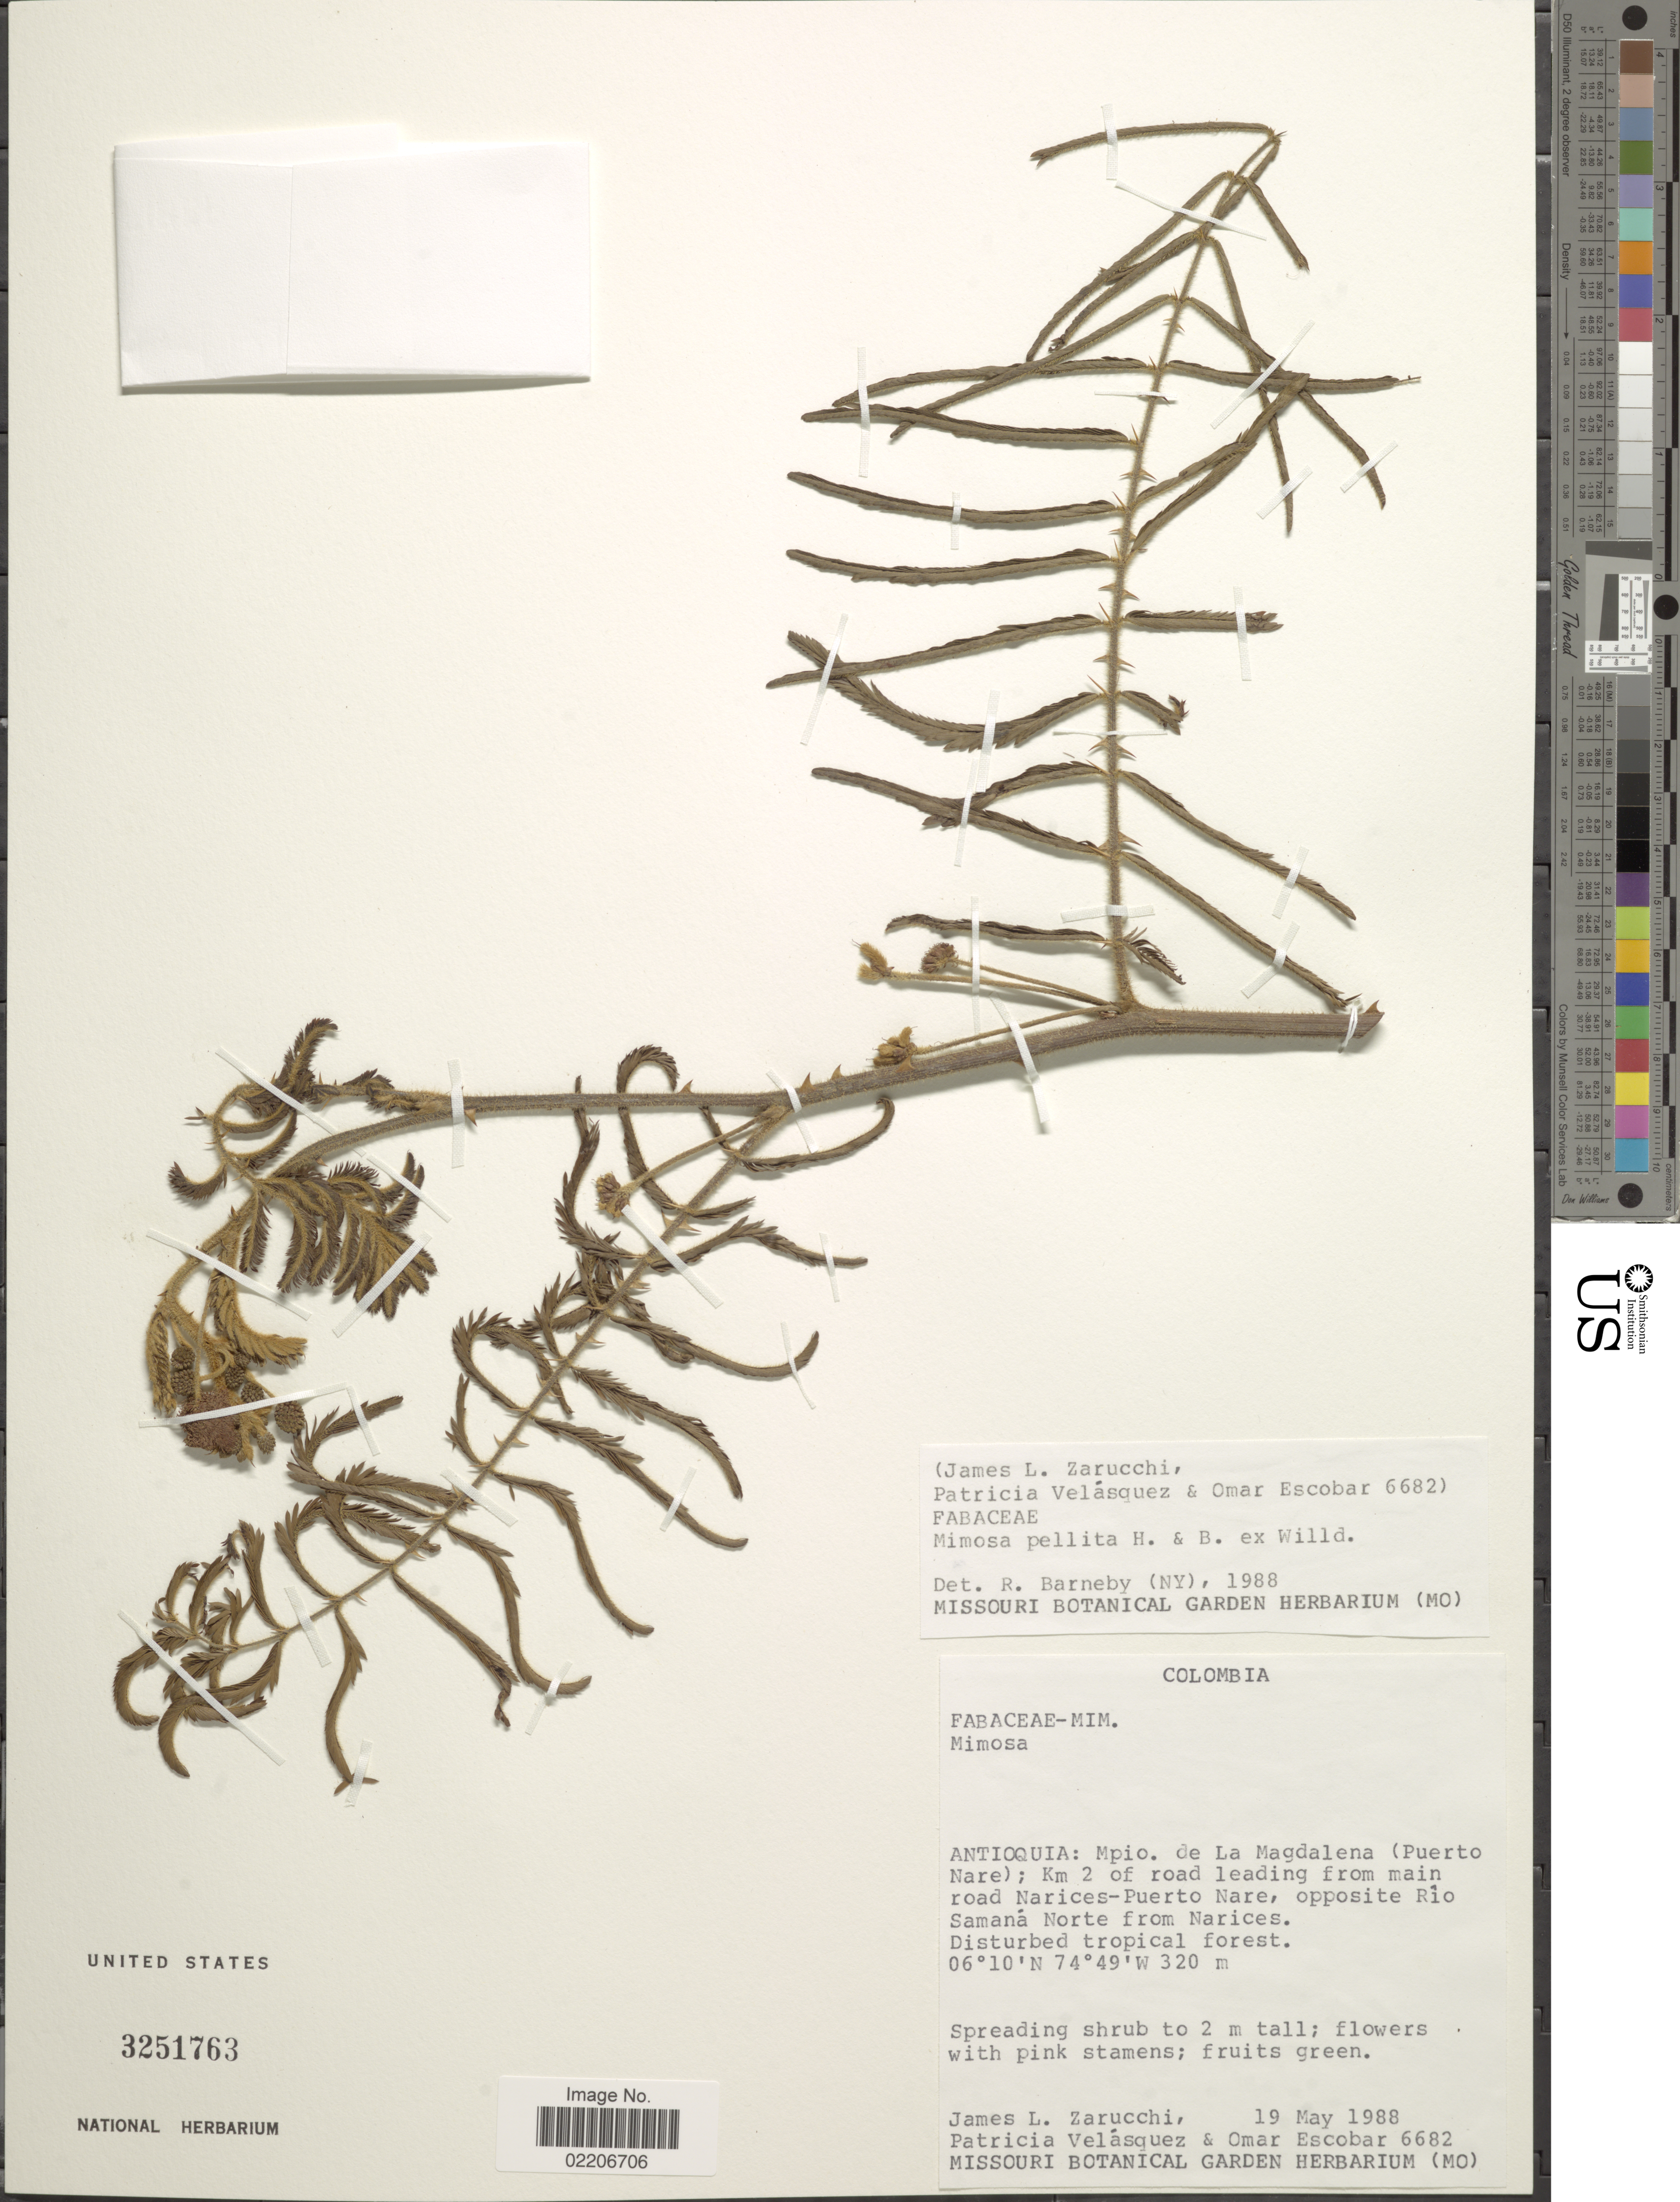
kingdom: Plantae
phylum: Tracheophyta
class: Magnoliopsida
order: Fabales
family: Fabaceae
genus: Mimosa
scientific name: Mimosa pellita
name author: Humb. & Bonpl. ex Willd.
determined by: Barneby, Rupert C., (NY)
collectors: J. L. Zarucchi, P. Velasquez & O. D. Escobar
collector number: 6682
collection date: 1988-05-19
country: Colombia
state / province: Antioquia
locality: Mpio. de La Magdalena (Puerto Nare), km 2 of road leading from main road Narices-Puerto Nare, opposite Rio Samana Norte from Narices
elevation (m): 320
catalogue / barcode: US 3251763